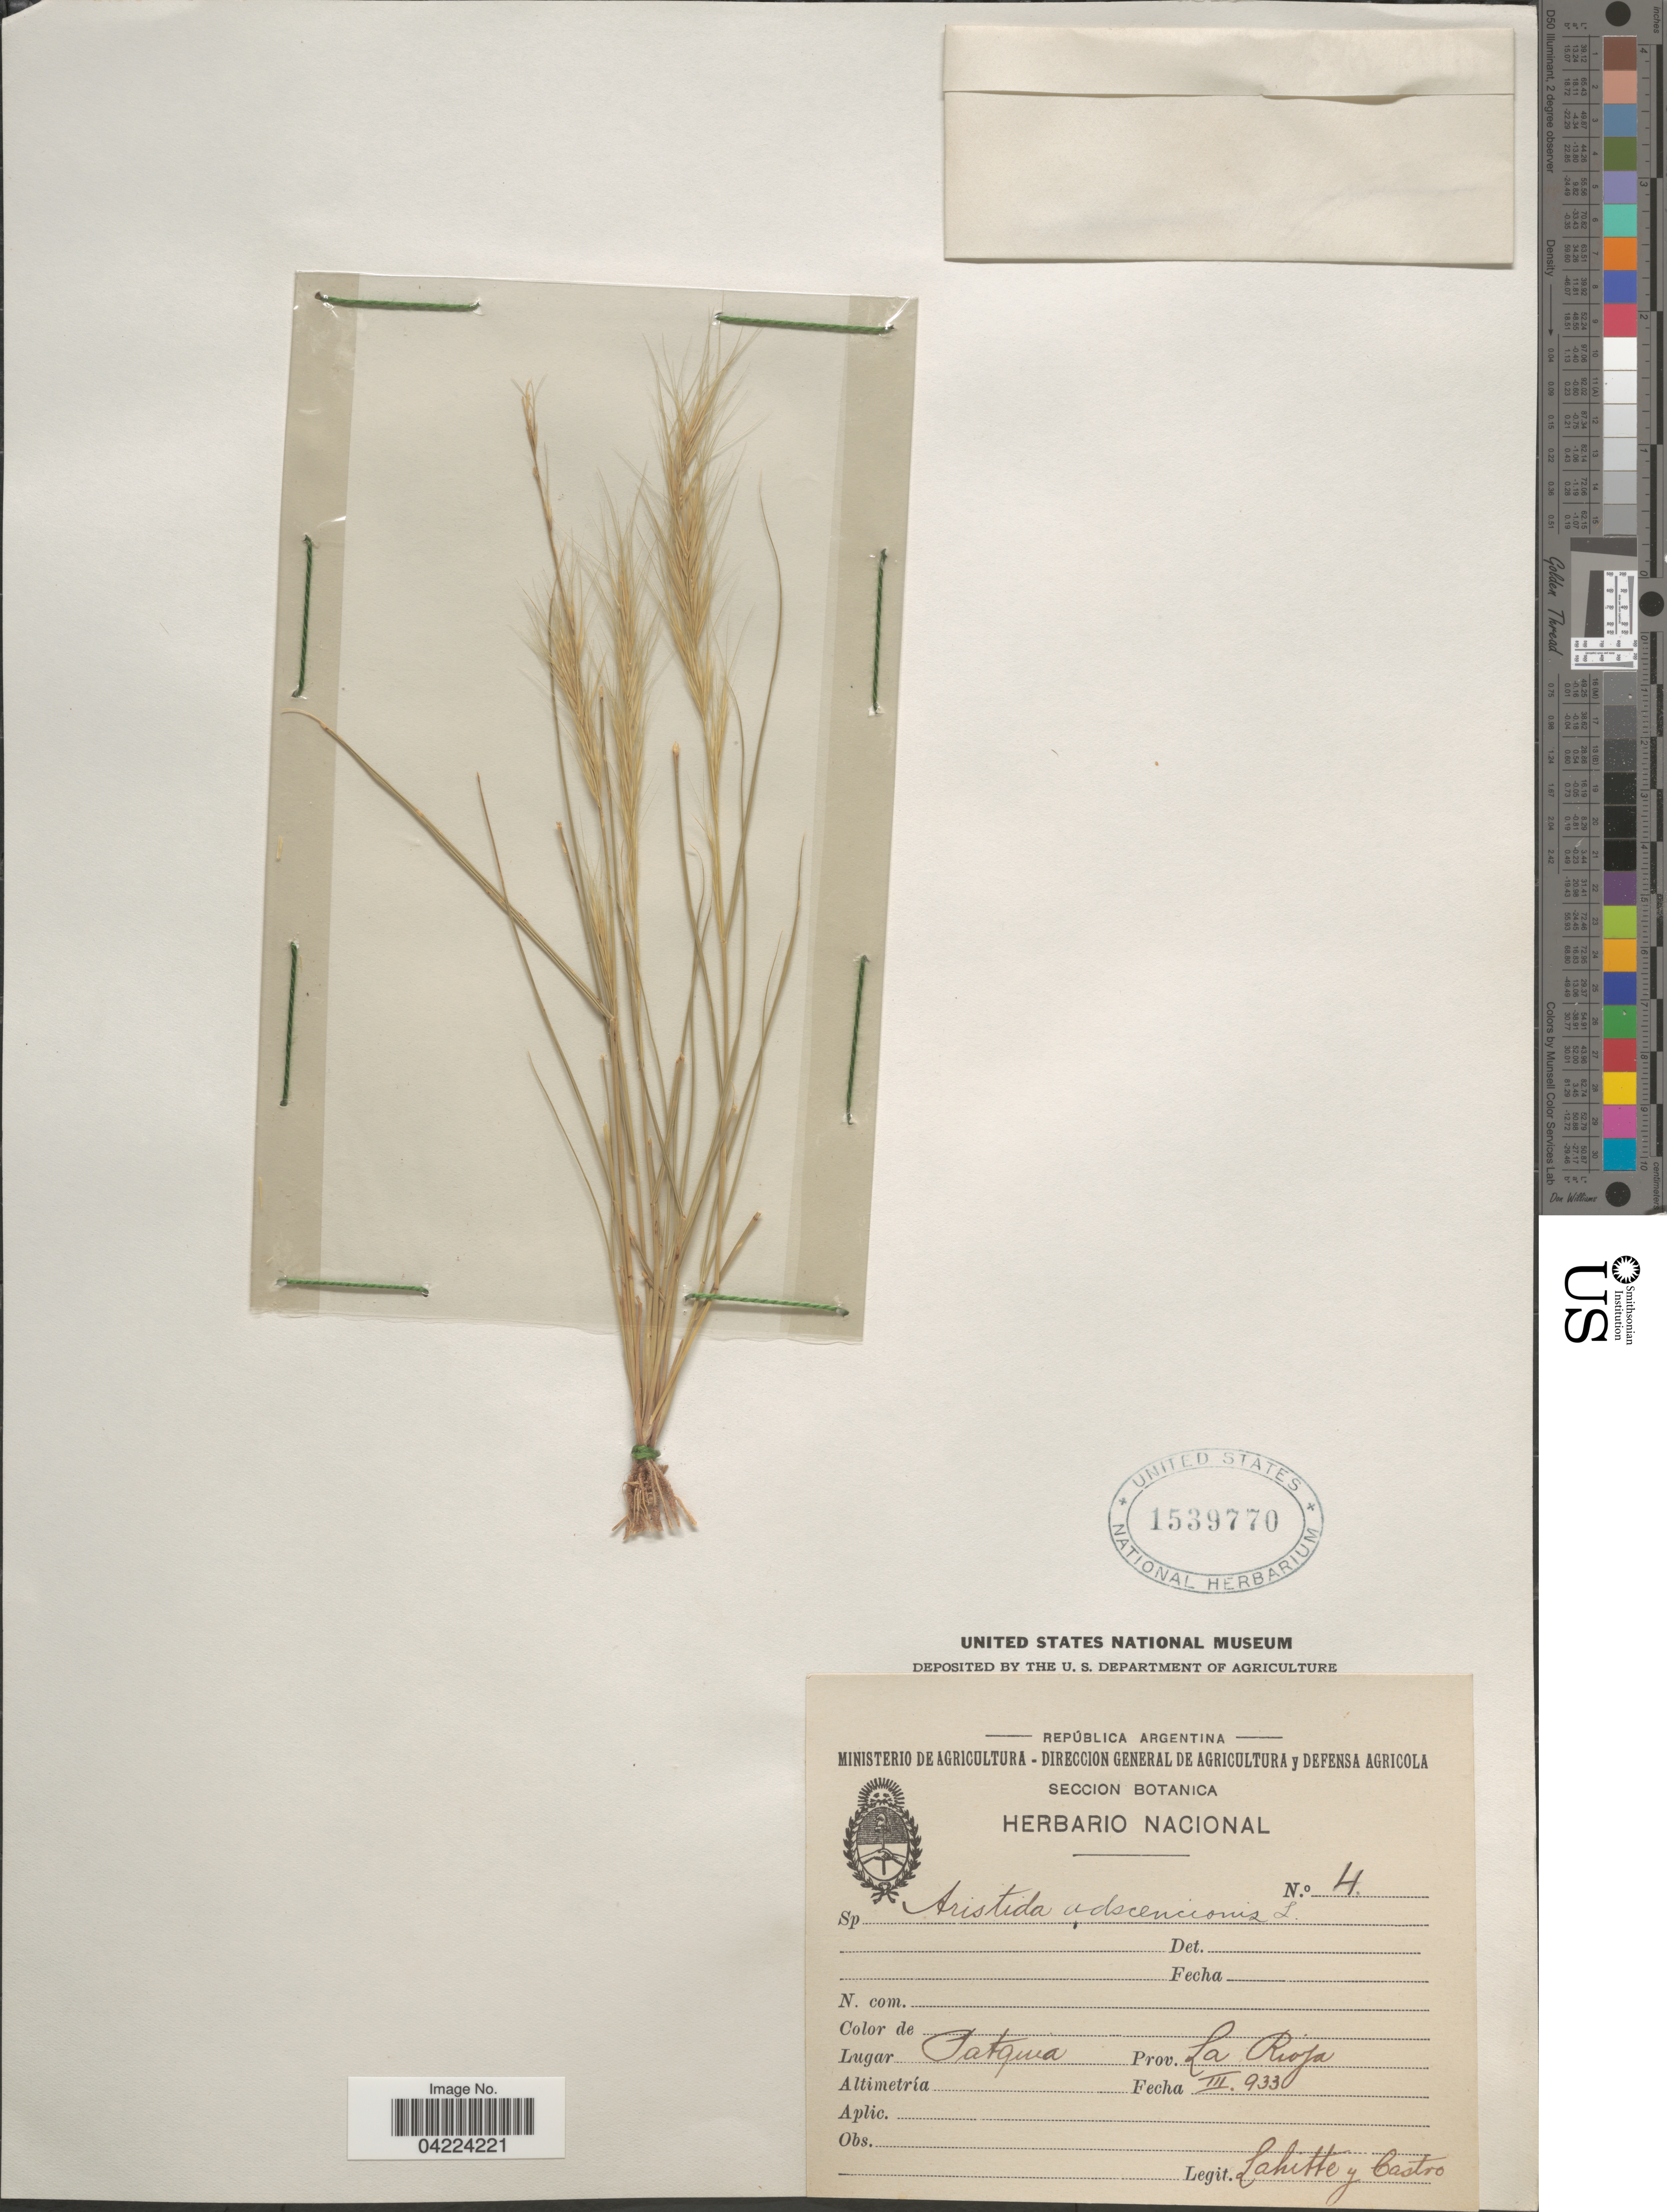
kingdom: Plantae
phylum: Tracheophyta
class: Liliopsida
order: Poales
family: Poaceae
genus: Aristida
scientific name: Aristida adscensionis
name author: L.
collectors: -. Lahitte & -. Castro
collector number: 4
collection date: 1933-03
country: Argentina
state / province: La Rioja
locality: Patquia.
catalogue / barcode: US 1539770